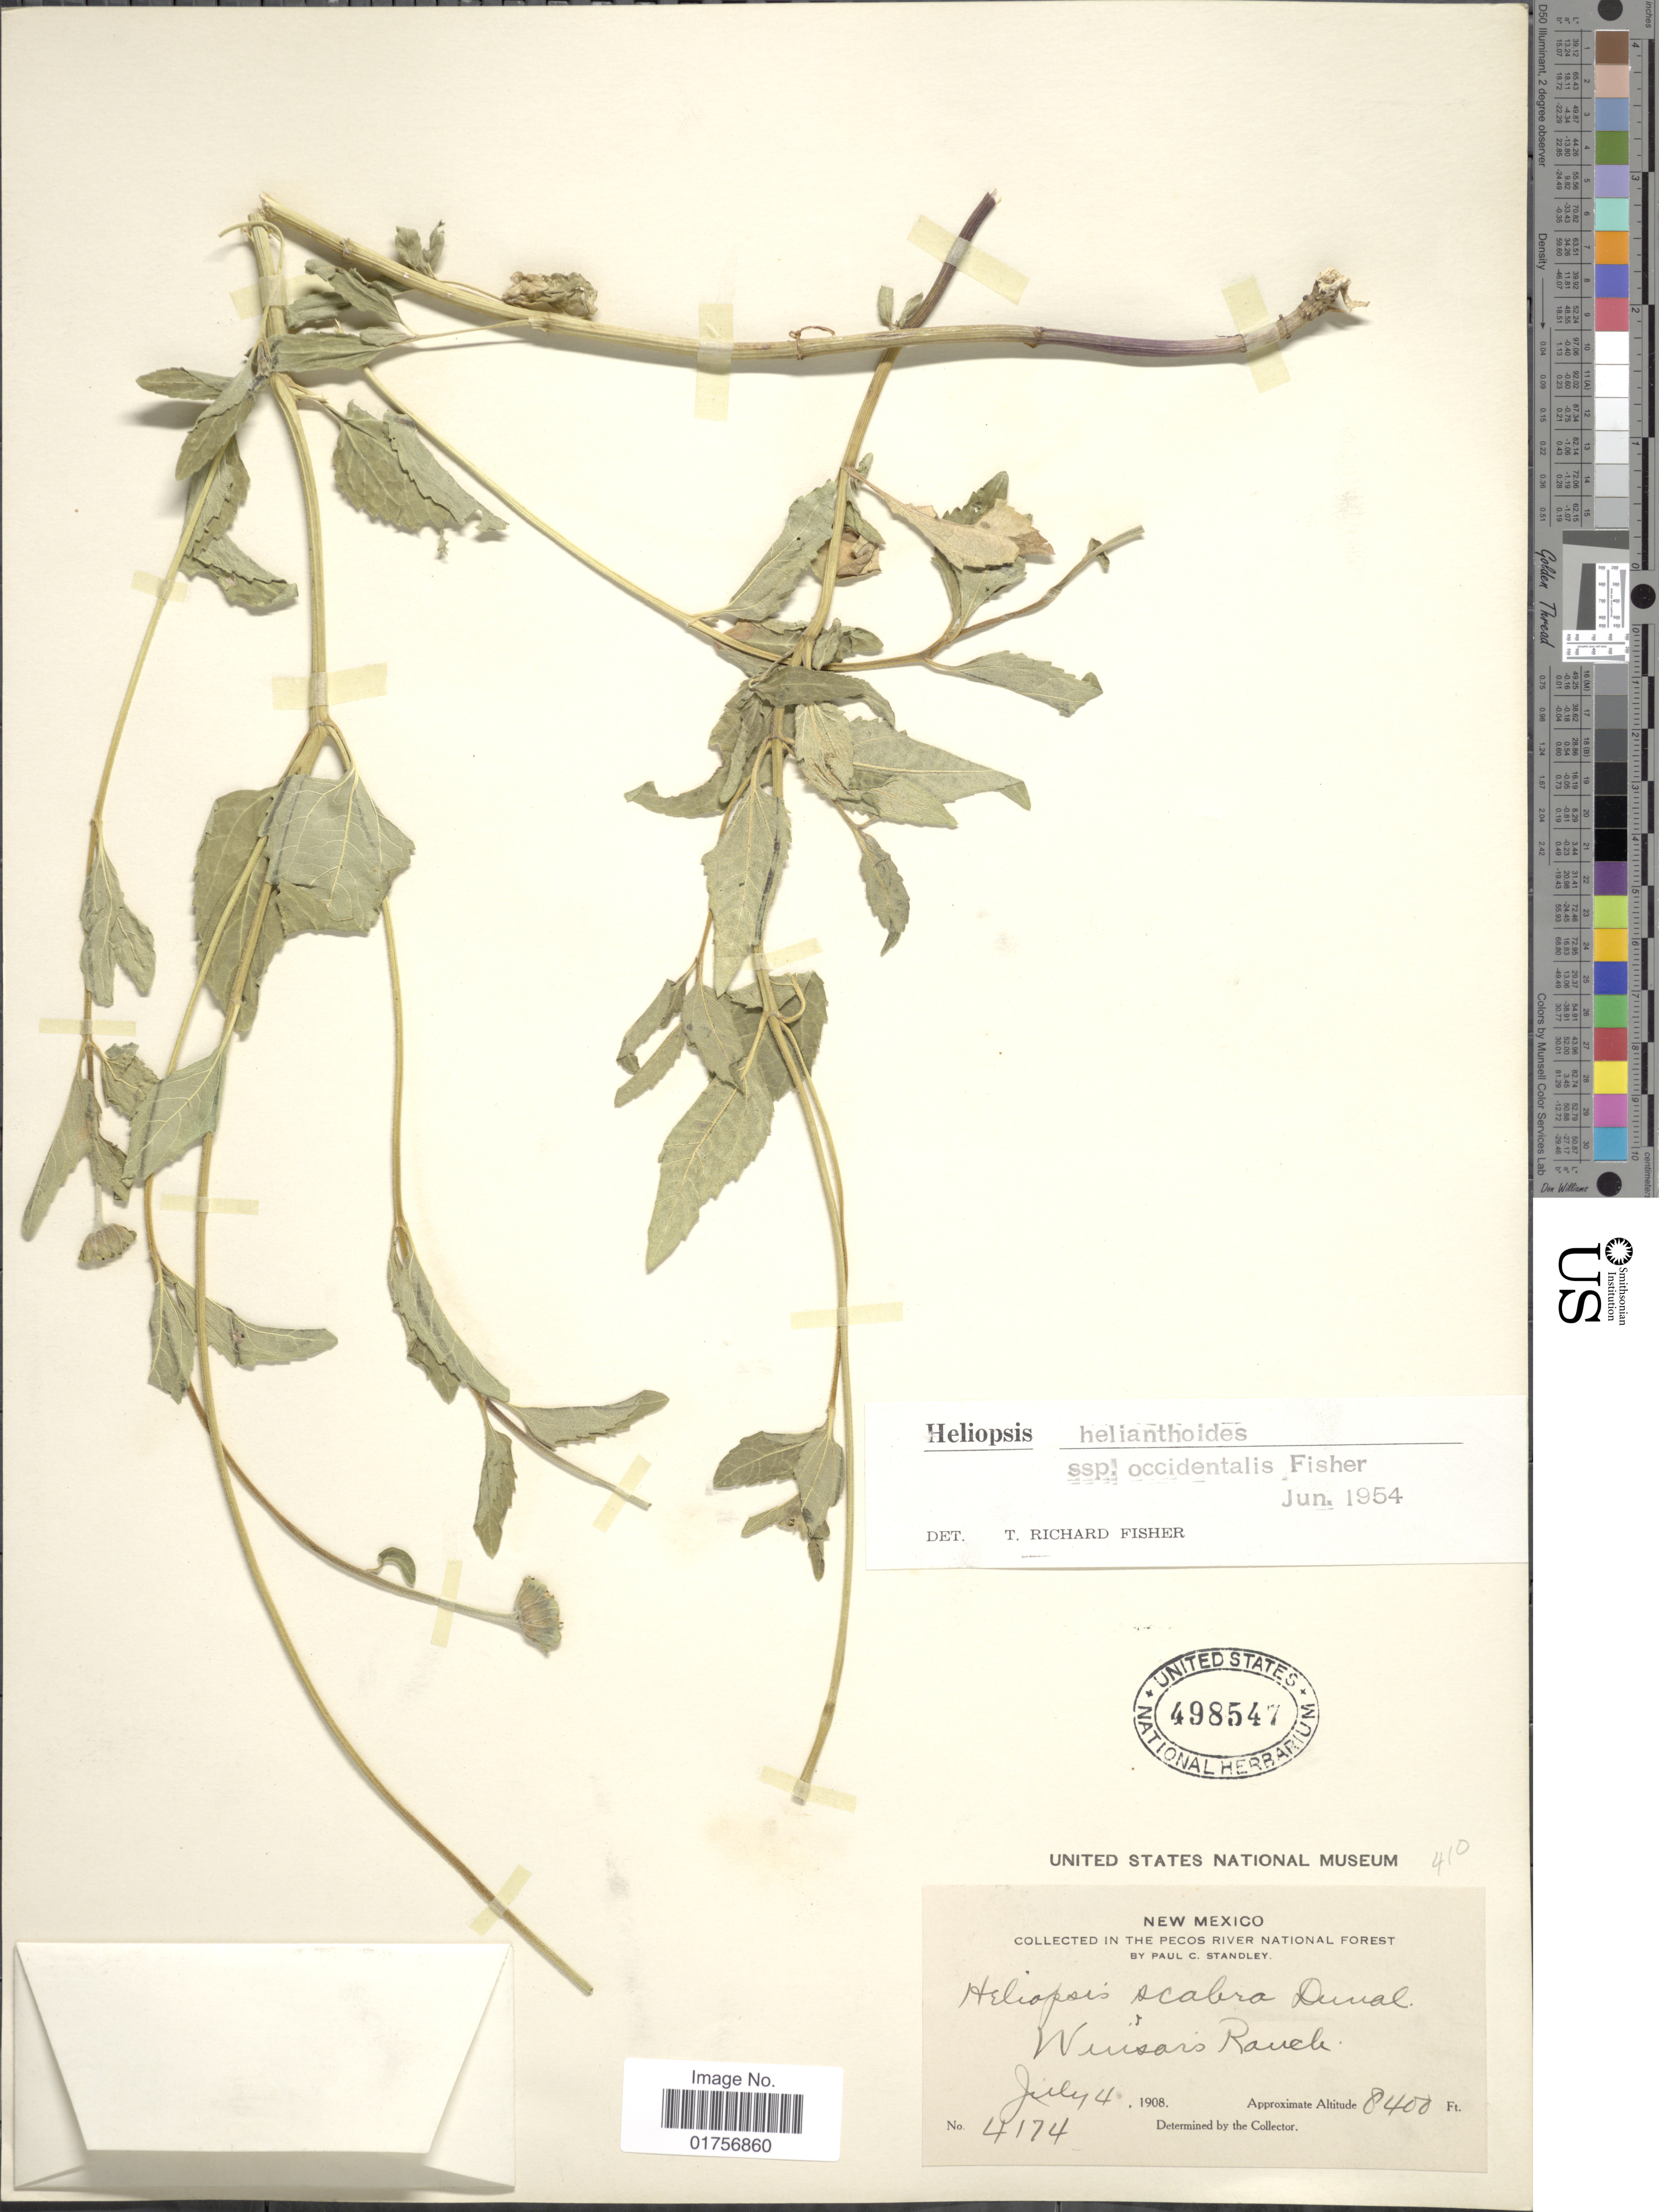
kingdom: Plantae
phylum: Tracheophyta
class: Magnoliopsida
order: Asterales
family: Asteraceae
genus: Heliopsis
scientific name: Heliopsis helianthoides subsp. occidentalis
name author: T.R. Fisher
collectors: P. C. Standley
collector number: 4174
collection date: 1908-07-04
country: United States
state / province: New Mexico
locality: In The Pecos River National Forest, Winsaris Ranch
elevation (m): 2560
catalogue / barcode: US 498547